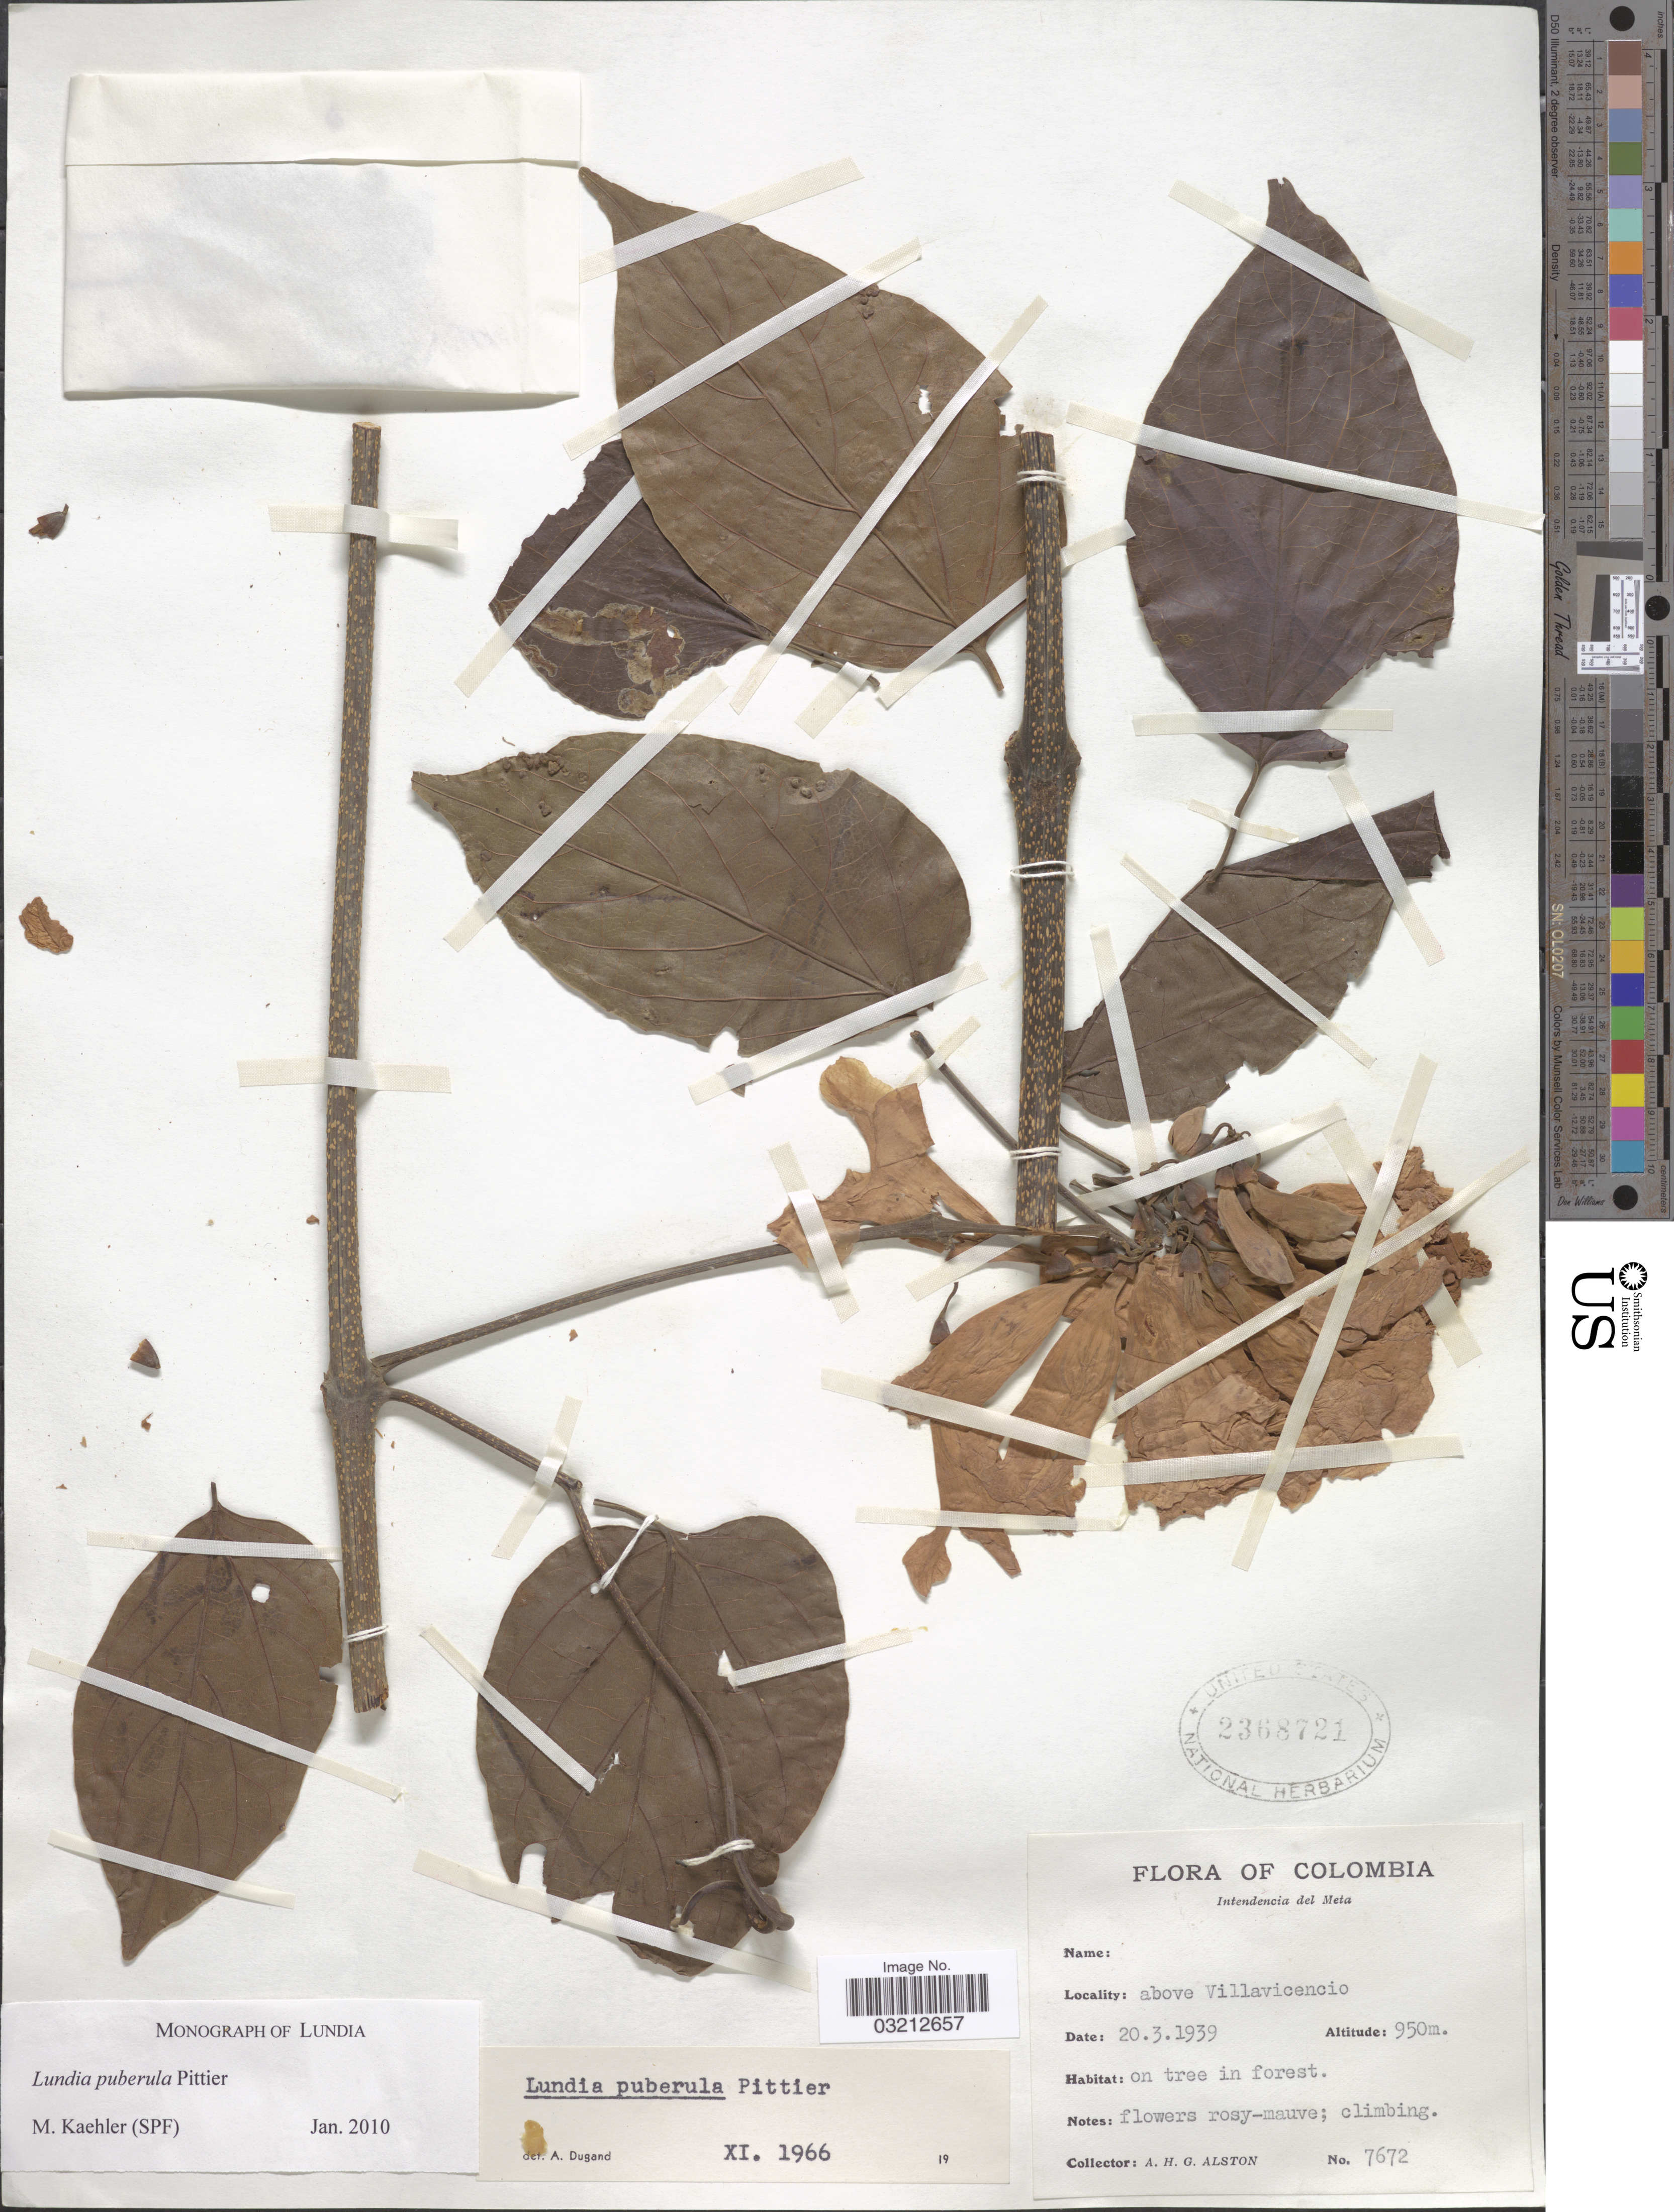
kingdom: Plantae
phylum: Tracheophyta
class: Magnoliopsida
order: Lamiales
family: Bignoniaceae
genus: Lundia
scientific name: Lundia puberula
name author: Pittier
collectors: A. H. Alston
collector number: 7672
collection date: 1939-03-20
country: Colombia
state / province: Meta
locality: Intendencia del Meta. Above Villavicencio.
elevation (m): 950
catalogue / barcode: US 2368721